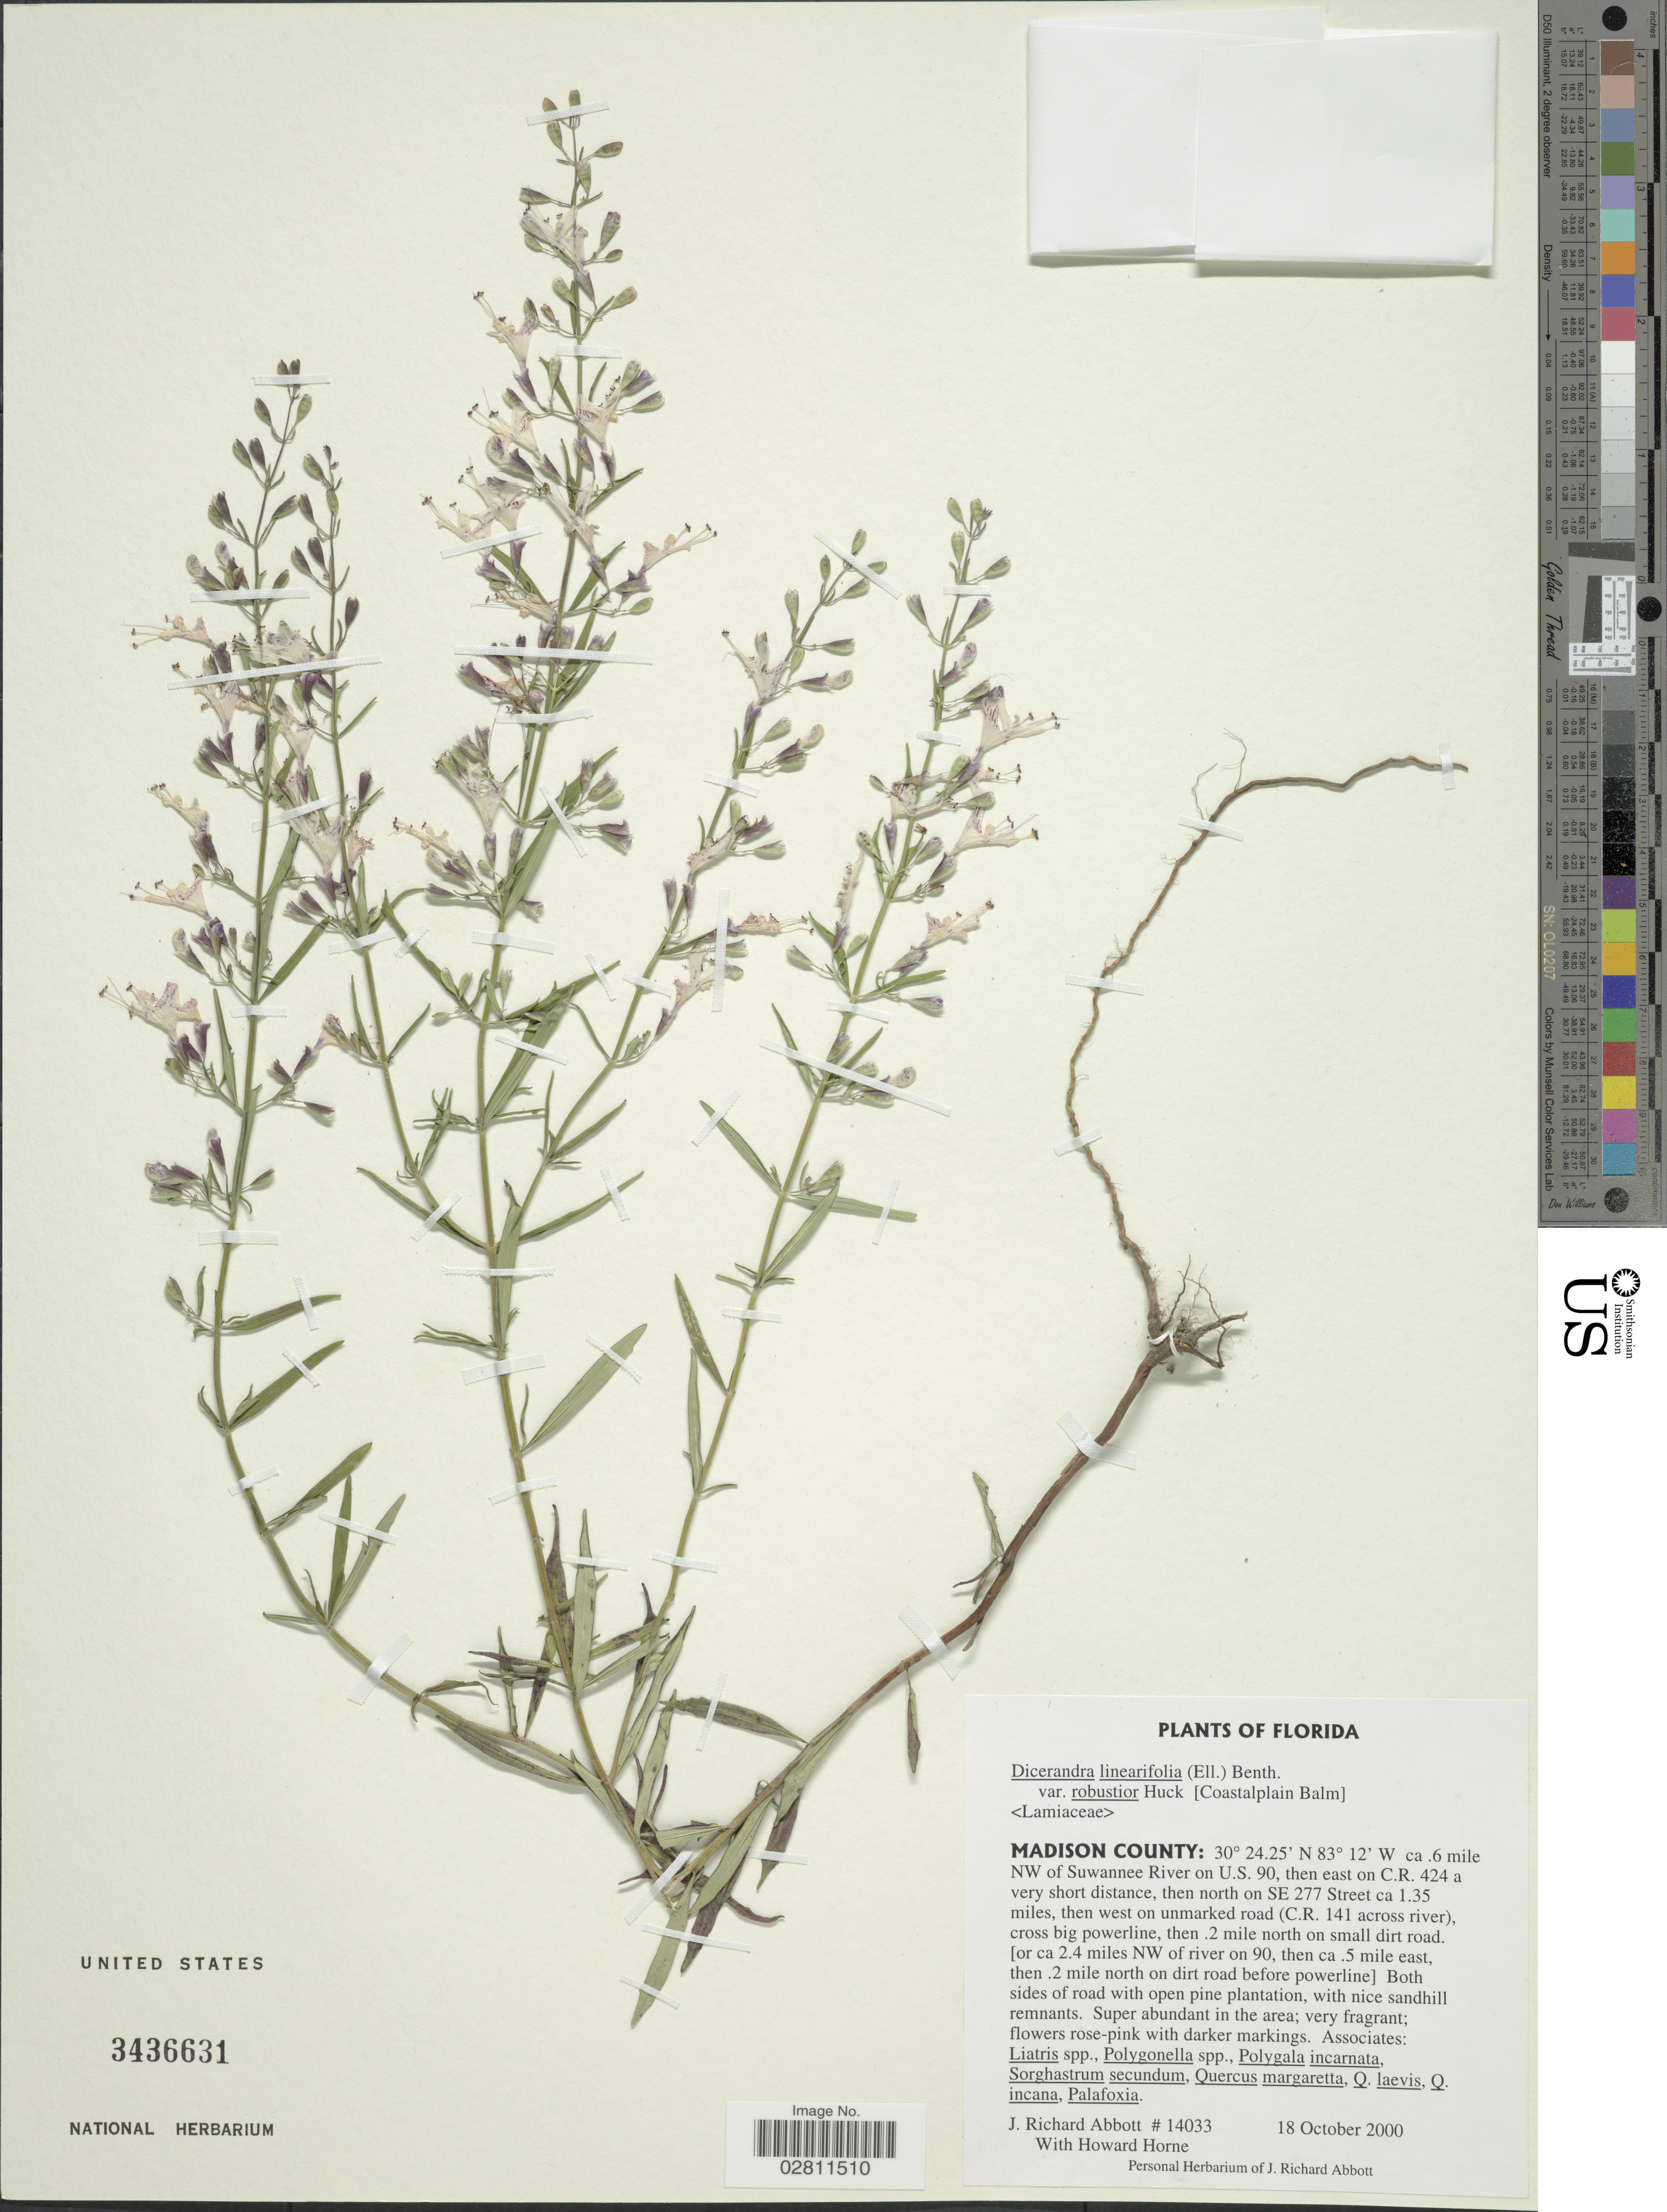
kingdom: Plantae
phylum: Tracheophyta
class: Magnoliopsida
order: Lamiales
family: Lamiaceae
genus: Dicerandra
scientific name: Dicerandra linearifolia var. robustior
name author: Huck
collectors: J. R. Abbott & H. E. Horne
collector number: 14033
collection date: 2000-10-18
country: United States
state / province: Florida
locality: Madison County, ca. 6 mile NW of Suwannee River on U.S. 90, then east on C.R. 424 a very short distance, then north on SE 277 Street ca 1.35 miles, then west on unmarked road (C.R. 141 across river), cross big powerline, then 02 mile north on small dirt road. [ or ca 2.4 miles NW of river on 90, then ca .5 mile east, then .2 mile north on dirt road before powerline]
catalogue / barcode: US 3436631